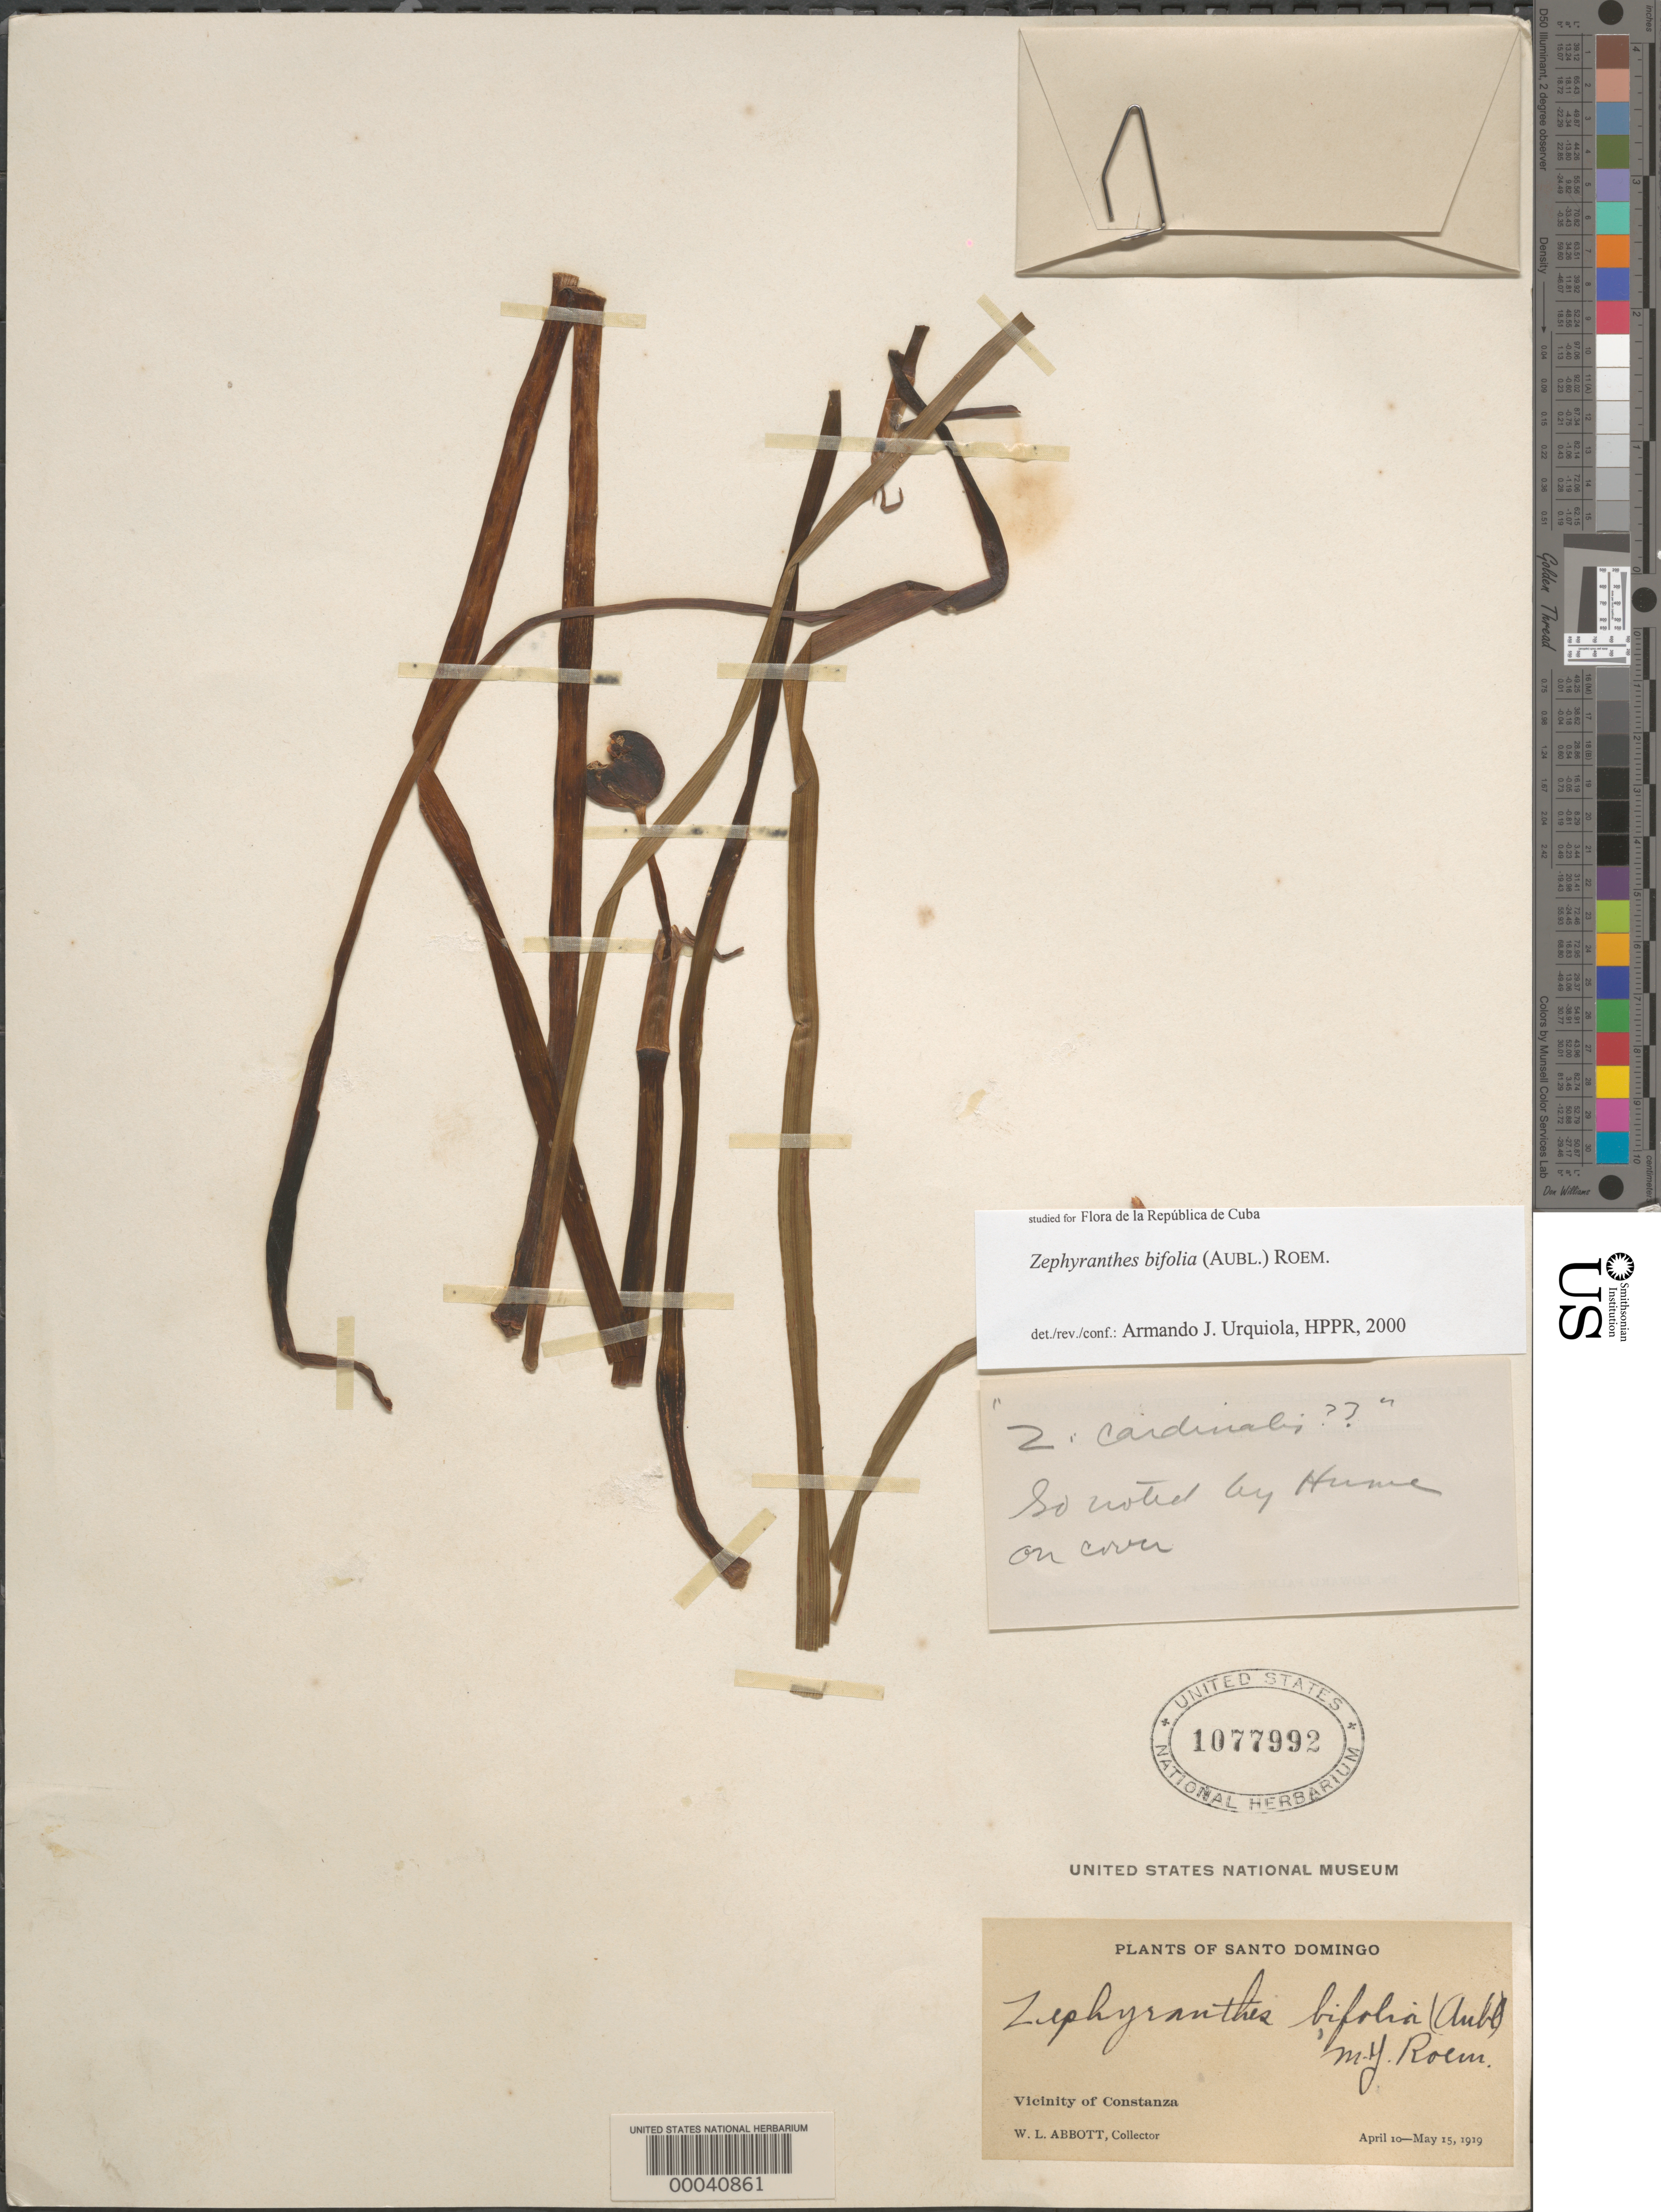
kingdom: Plantae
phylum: Tracheophyta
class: Liliopsida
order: Asparagales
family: Amaryllidaceae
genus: Zephyranthes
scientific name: Zephyranthes bifolia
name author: (Aubl.) M. Roem.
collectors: W. L. Abbott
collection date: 1919-04-10/1919-05-15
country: Dominican Republic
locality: Santo Domingo. Vicinity of Constanza.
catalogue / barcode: US 1077992